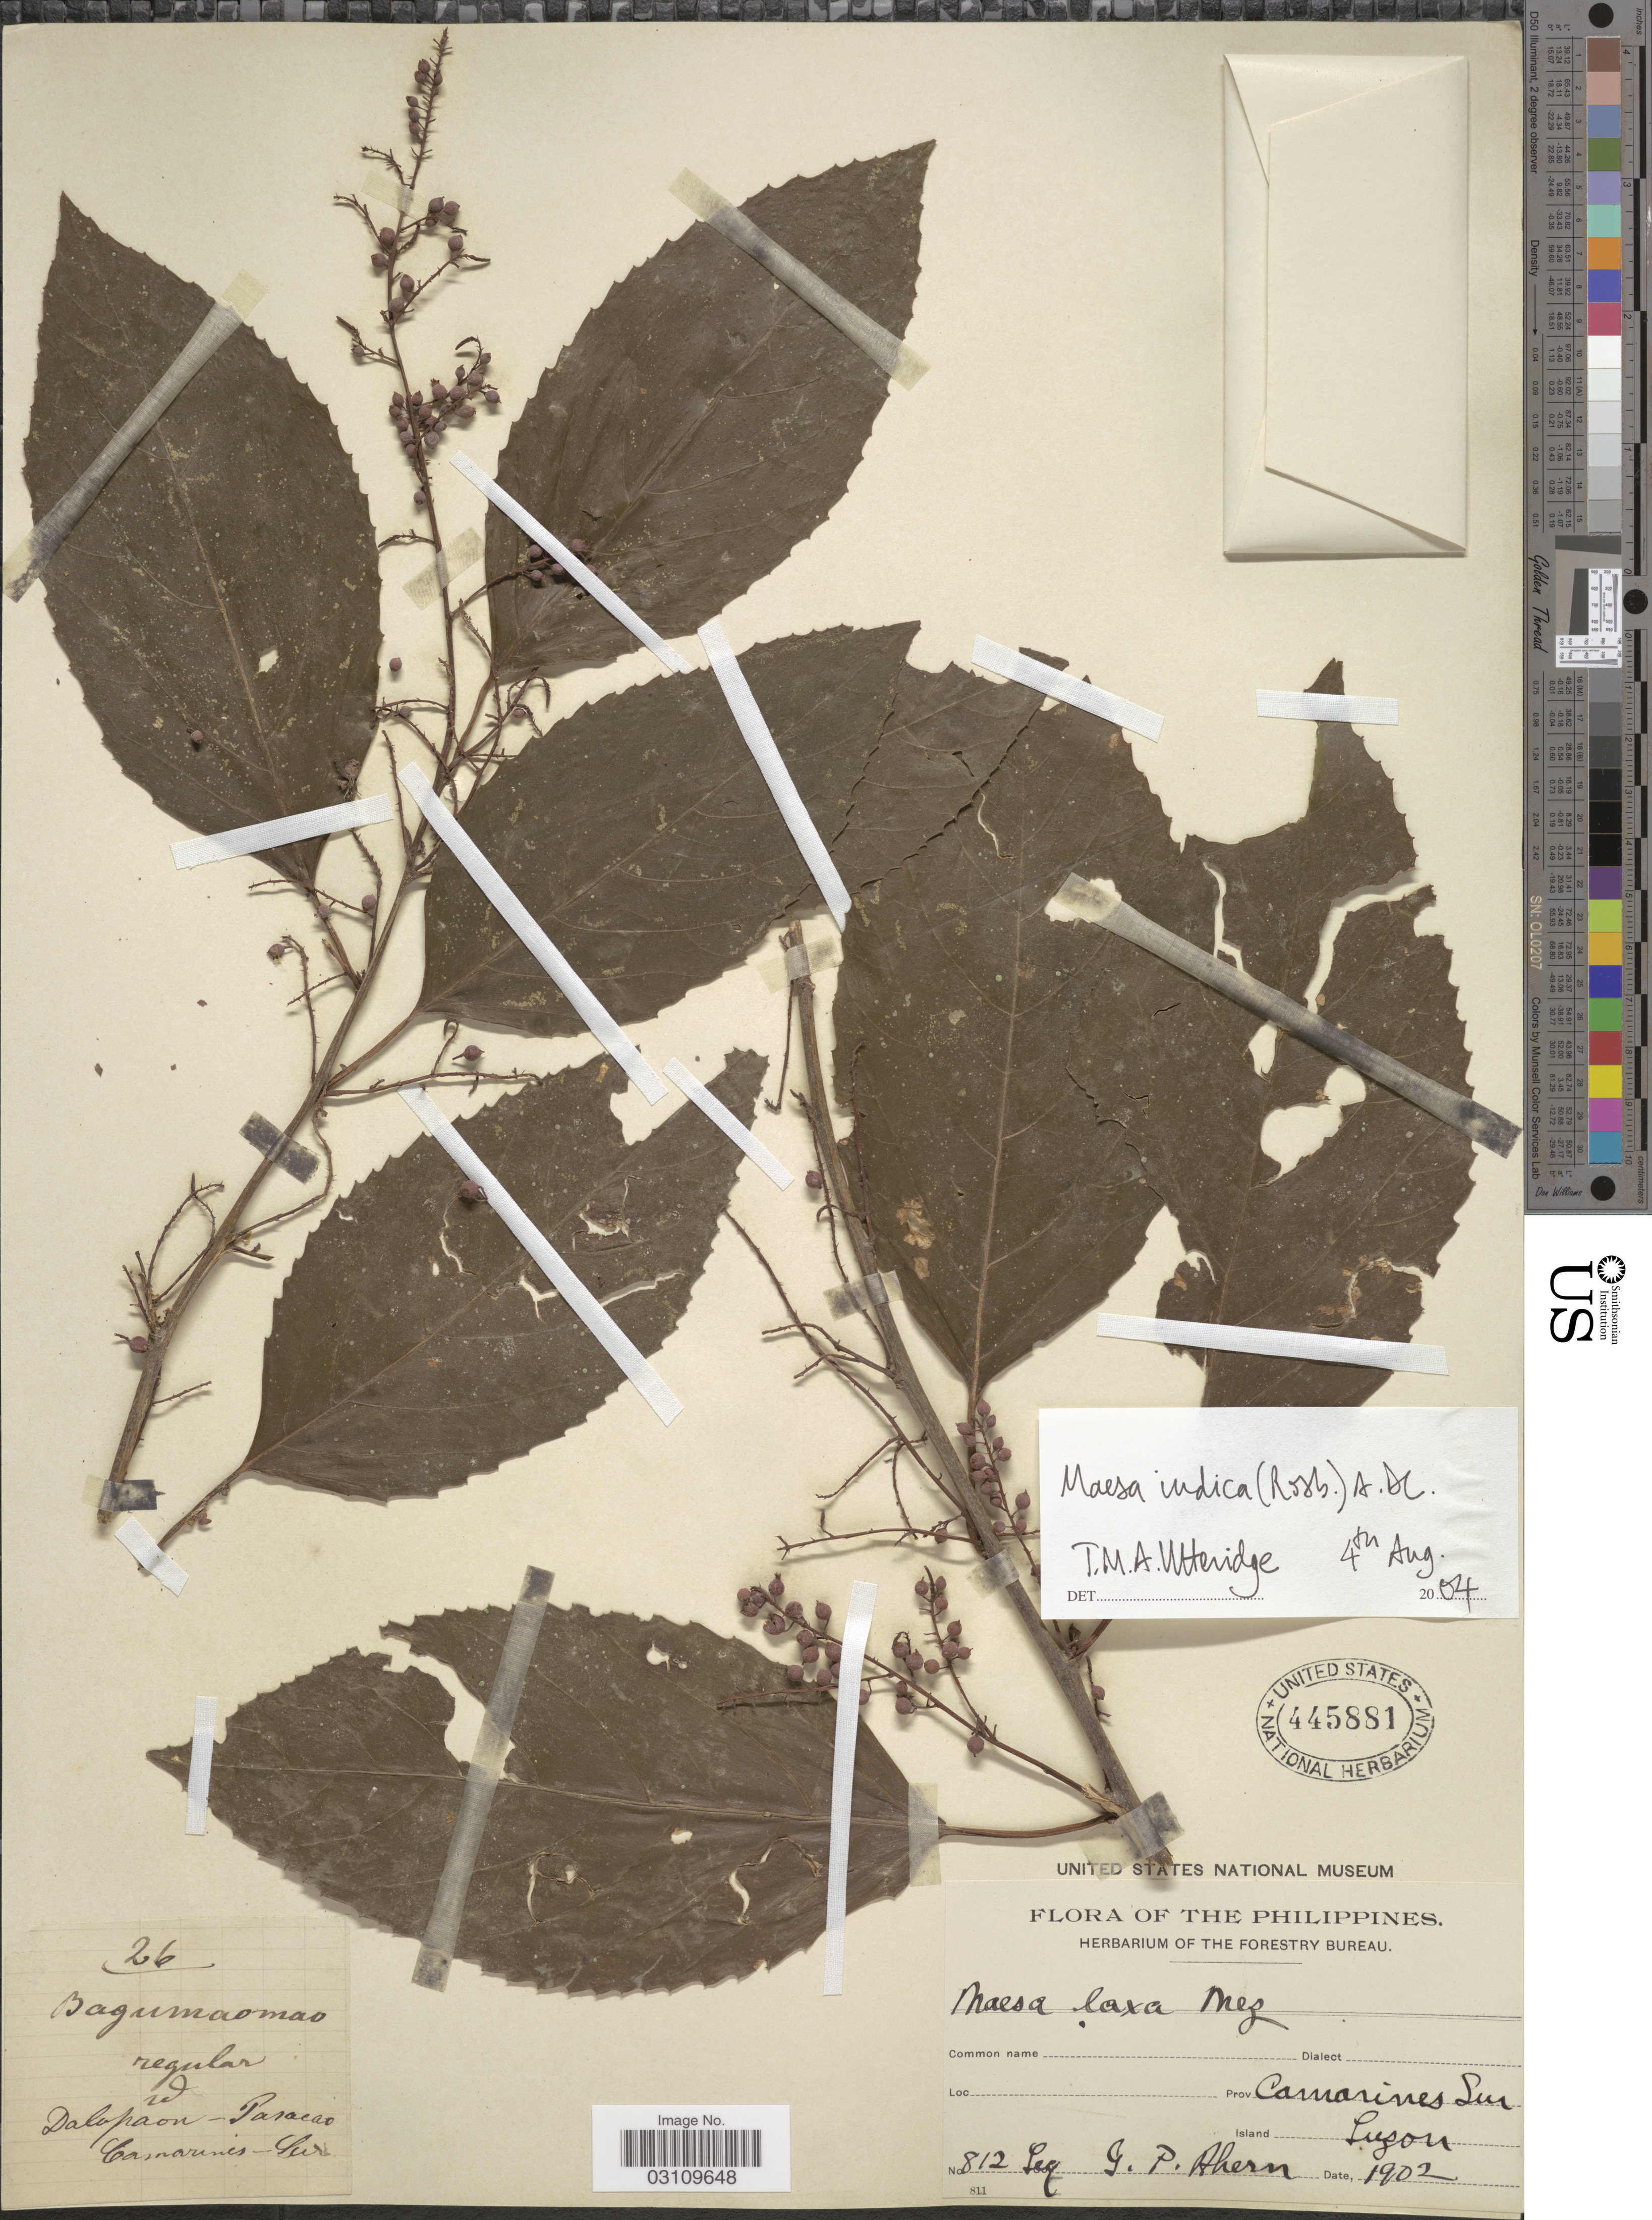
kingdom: Plantae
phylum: Tracheophyta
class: Magnoliopsida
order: Ericales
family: Primulaceae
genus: Maesa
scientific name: Maesa indica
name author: (Roxb.) A. DC.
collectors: G. Ahern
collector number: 812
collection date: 1902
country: Philippines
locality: Prov. Camarines Sur, Luzon.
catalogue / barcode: US 445881